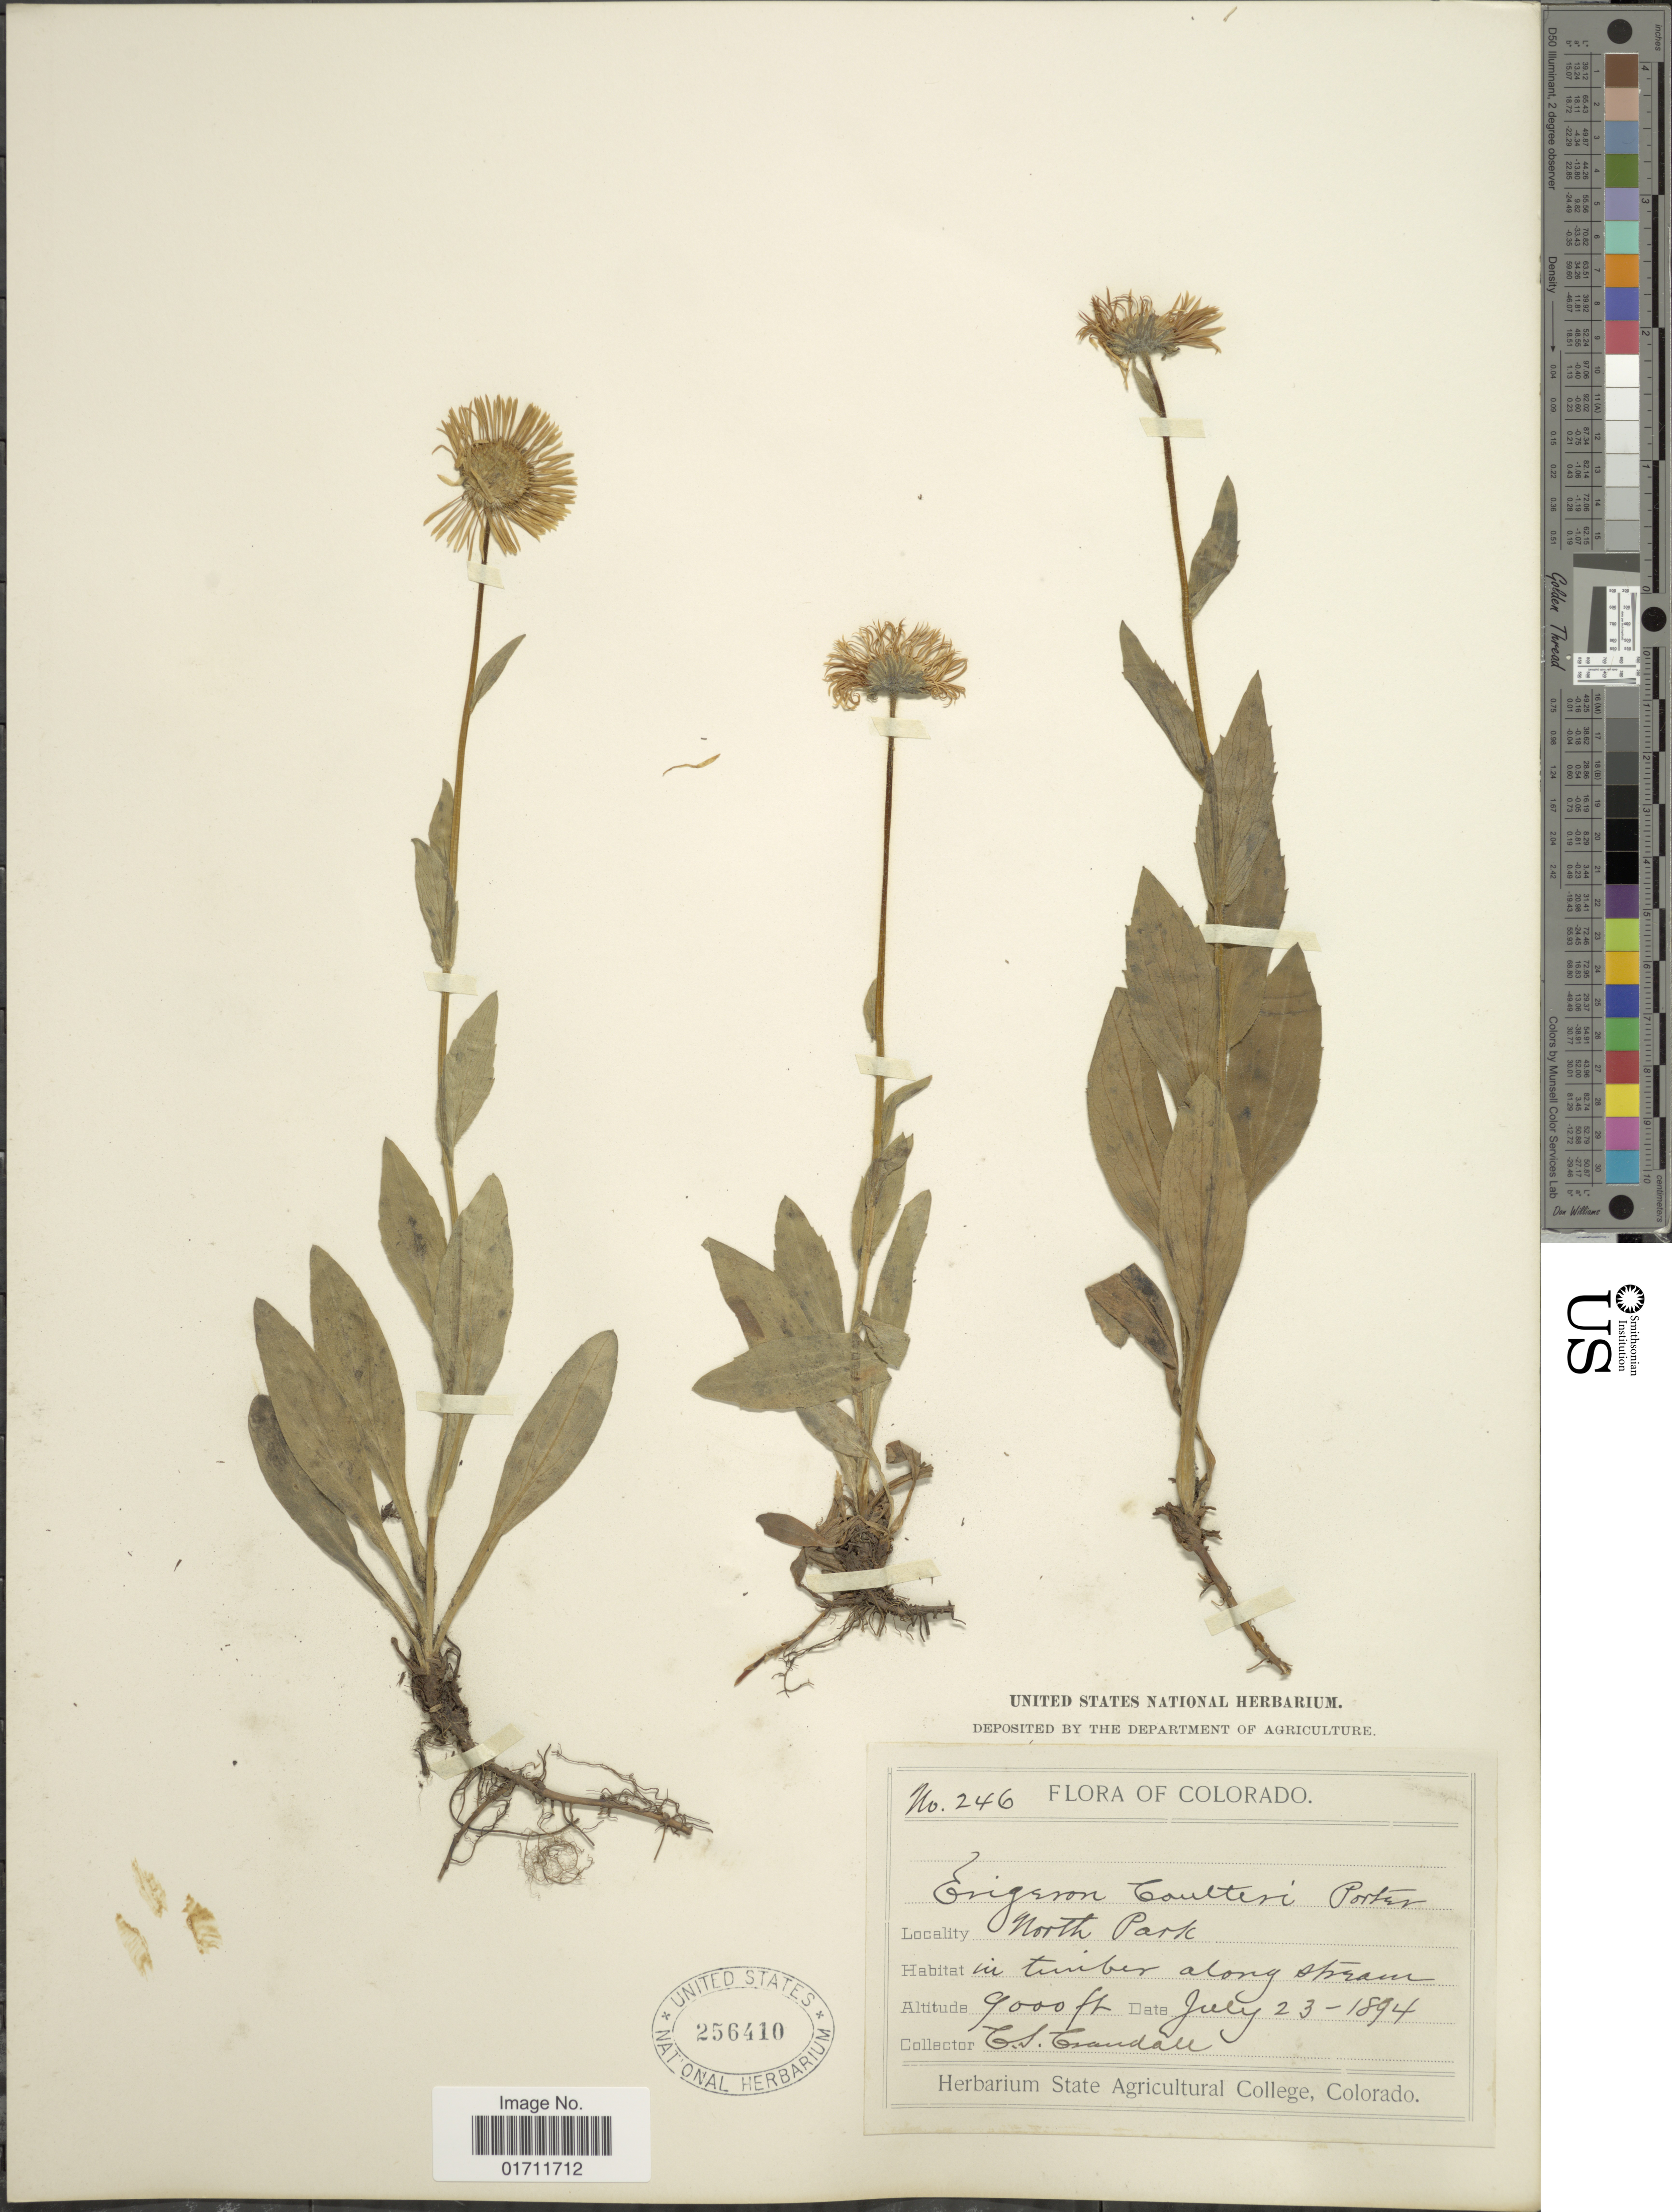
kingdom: Plantae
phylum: Tracheophyta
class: Magnoliopsida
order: Asterales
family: Asteraceae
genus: Erigeron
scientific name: Erigeron coulteri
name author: Porter in Porter & J.M. Coult.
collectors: C. Crandall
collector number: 246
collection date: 1894-07-23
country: United States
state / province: Colorado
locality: North Park, in timber along stream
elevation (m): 2743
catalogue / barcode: US 256410